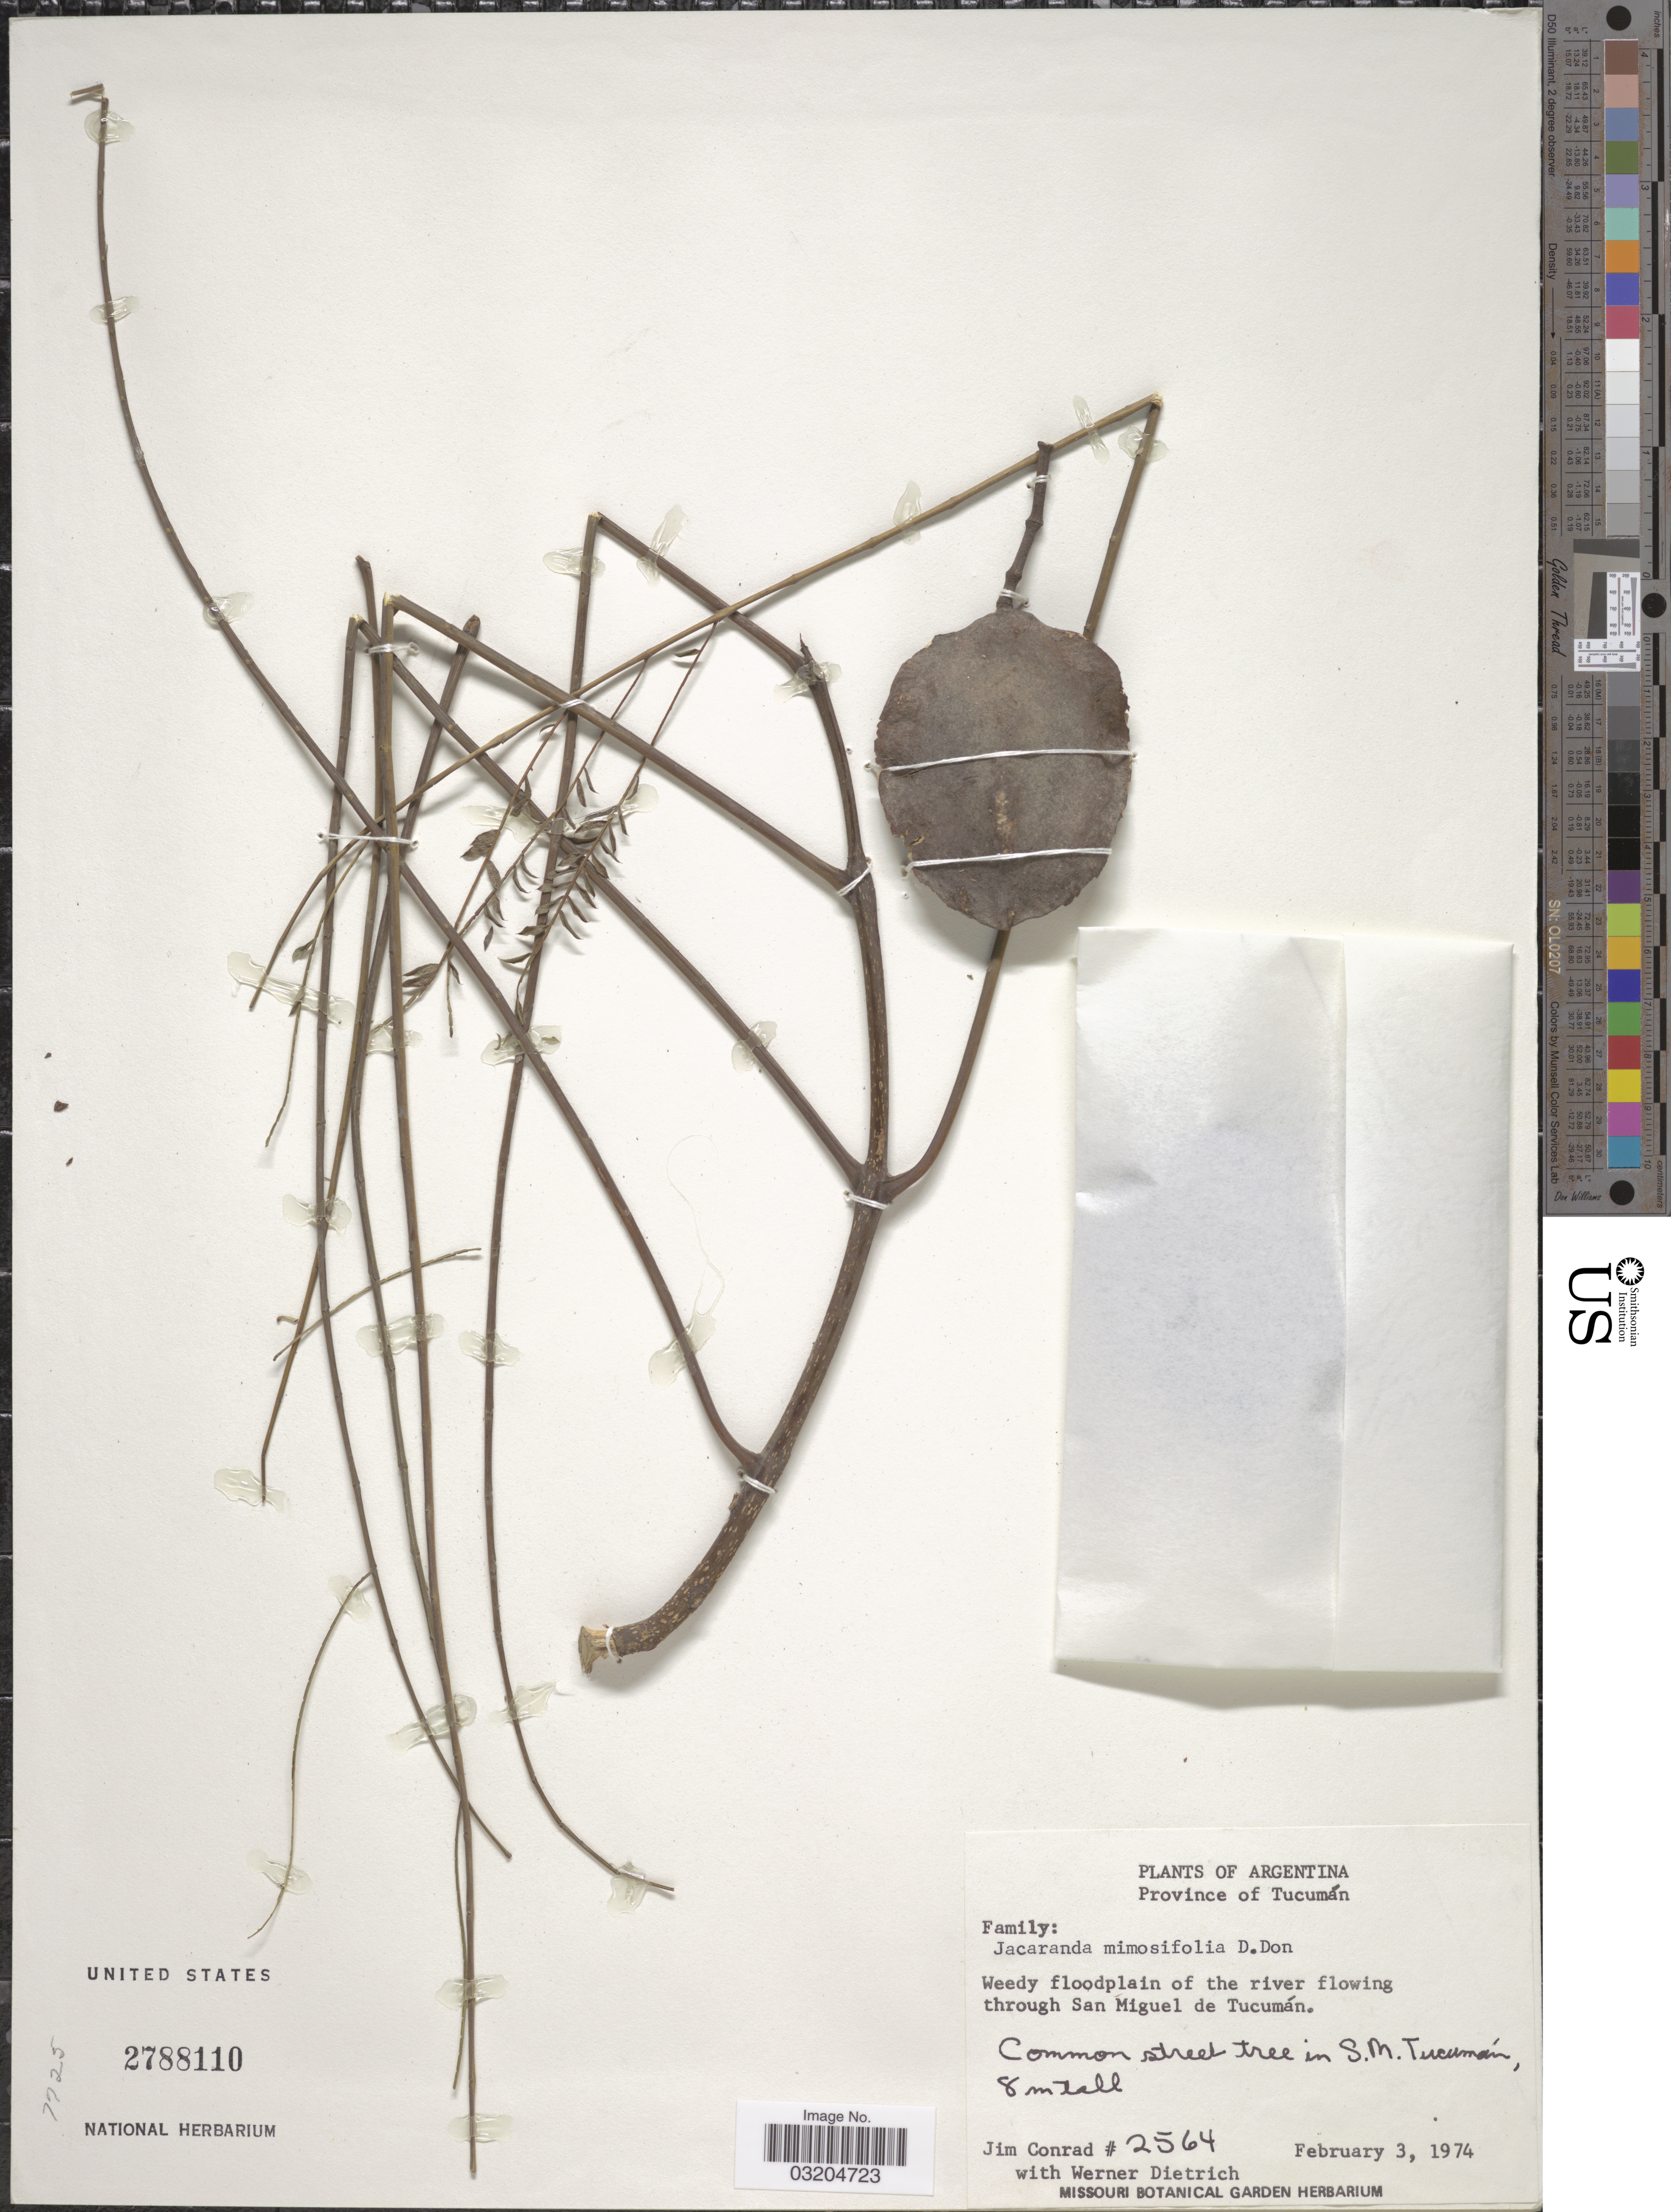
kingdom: Plantae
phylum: Tracheophyta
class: Magnoliopsida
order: Lamiales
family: Bignoniaceae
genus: Jacaranda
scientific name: Jacaranda mimosifolia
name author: D. Don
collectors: J. Conrad & W. Dietrich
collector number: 2564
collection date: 1974-02-03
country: Argentina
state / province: Tucuman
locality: Weedy floodplain of the river flowing through San Miguel de Tucumán.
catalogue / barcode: US 2788110